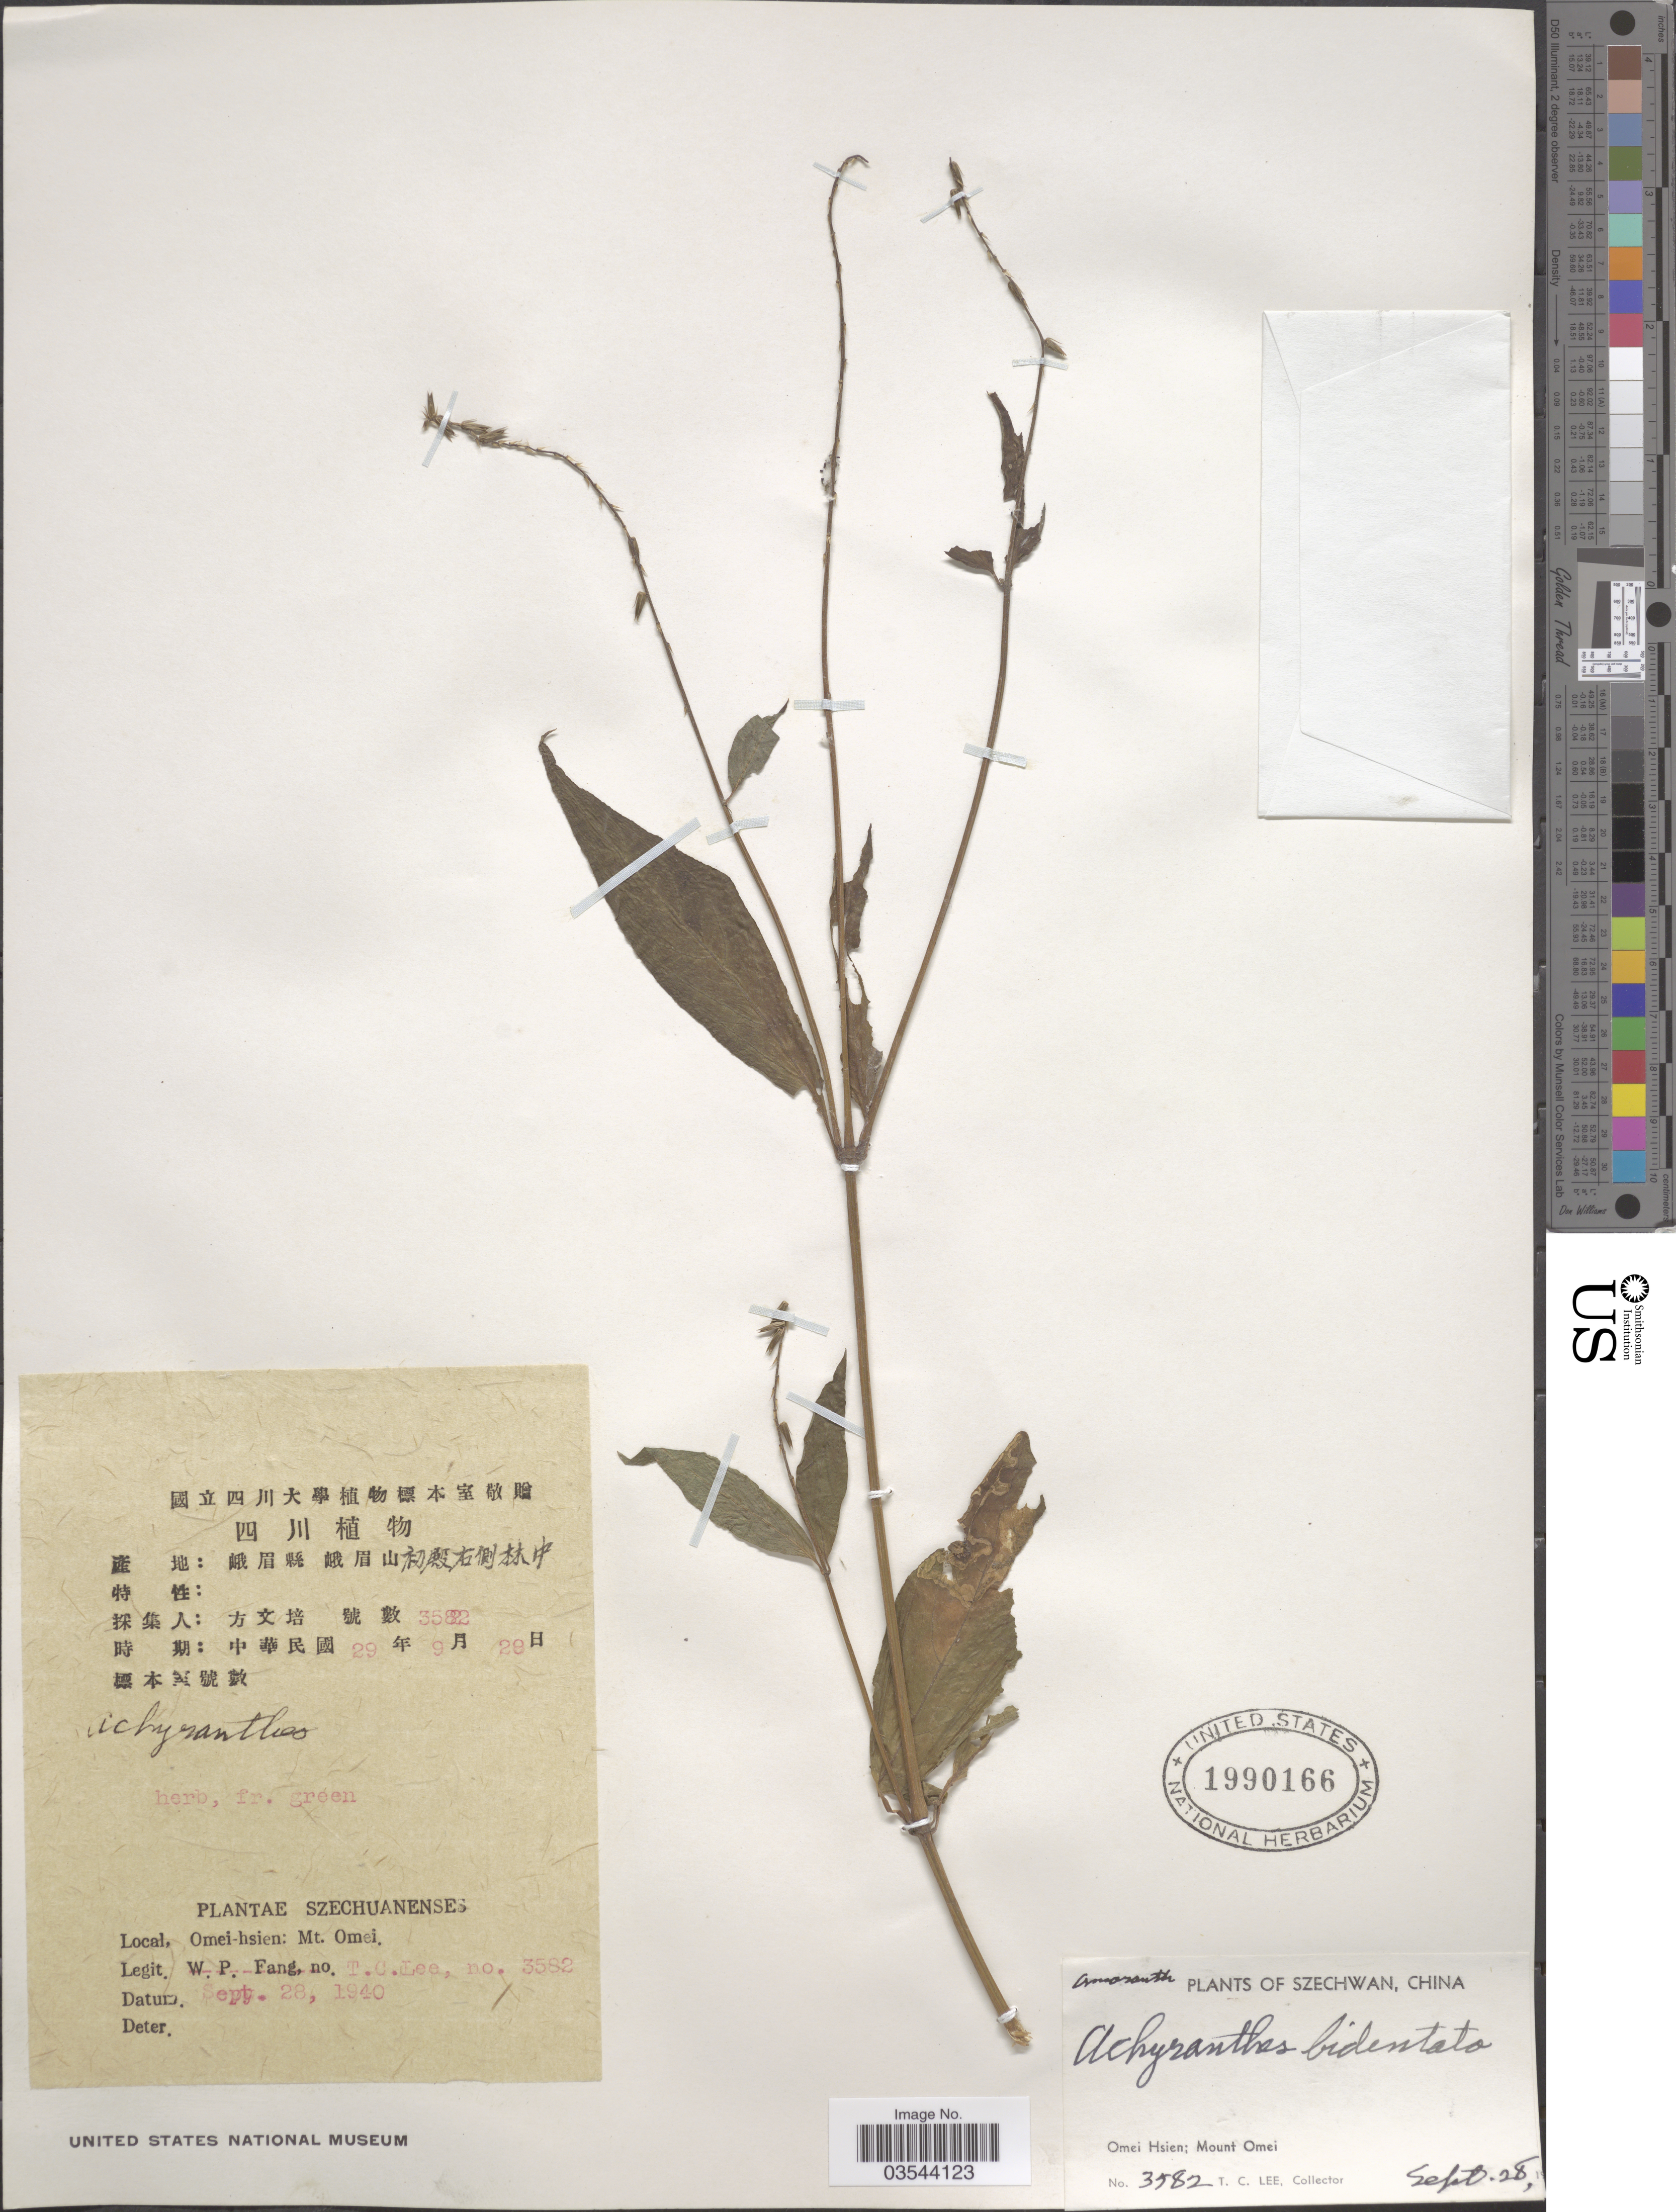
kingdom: Plantae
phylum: Tracheophyta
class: Magnoliopsida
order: Caryophyllales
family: Amaranthaceae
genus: Achyranthes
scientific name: Achyranthes bidentata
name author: Blume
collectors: T. Lee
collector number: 3582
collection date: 1940-09-28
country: China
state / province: Sichuan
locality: Szechwan. Omei-Hsien: Mount Omei.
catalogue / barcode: US 1990166